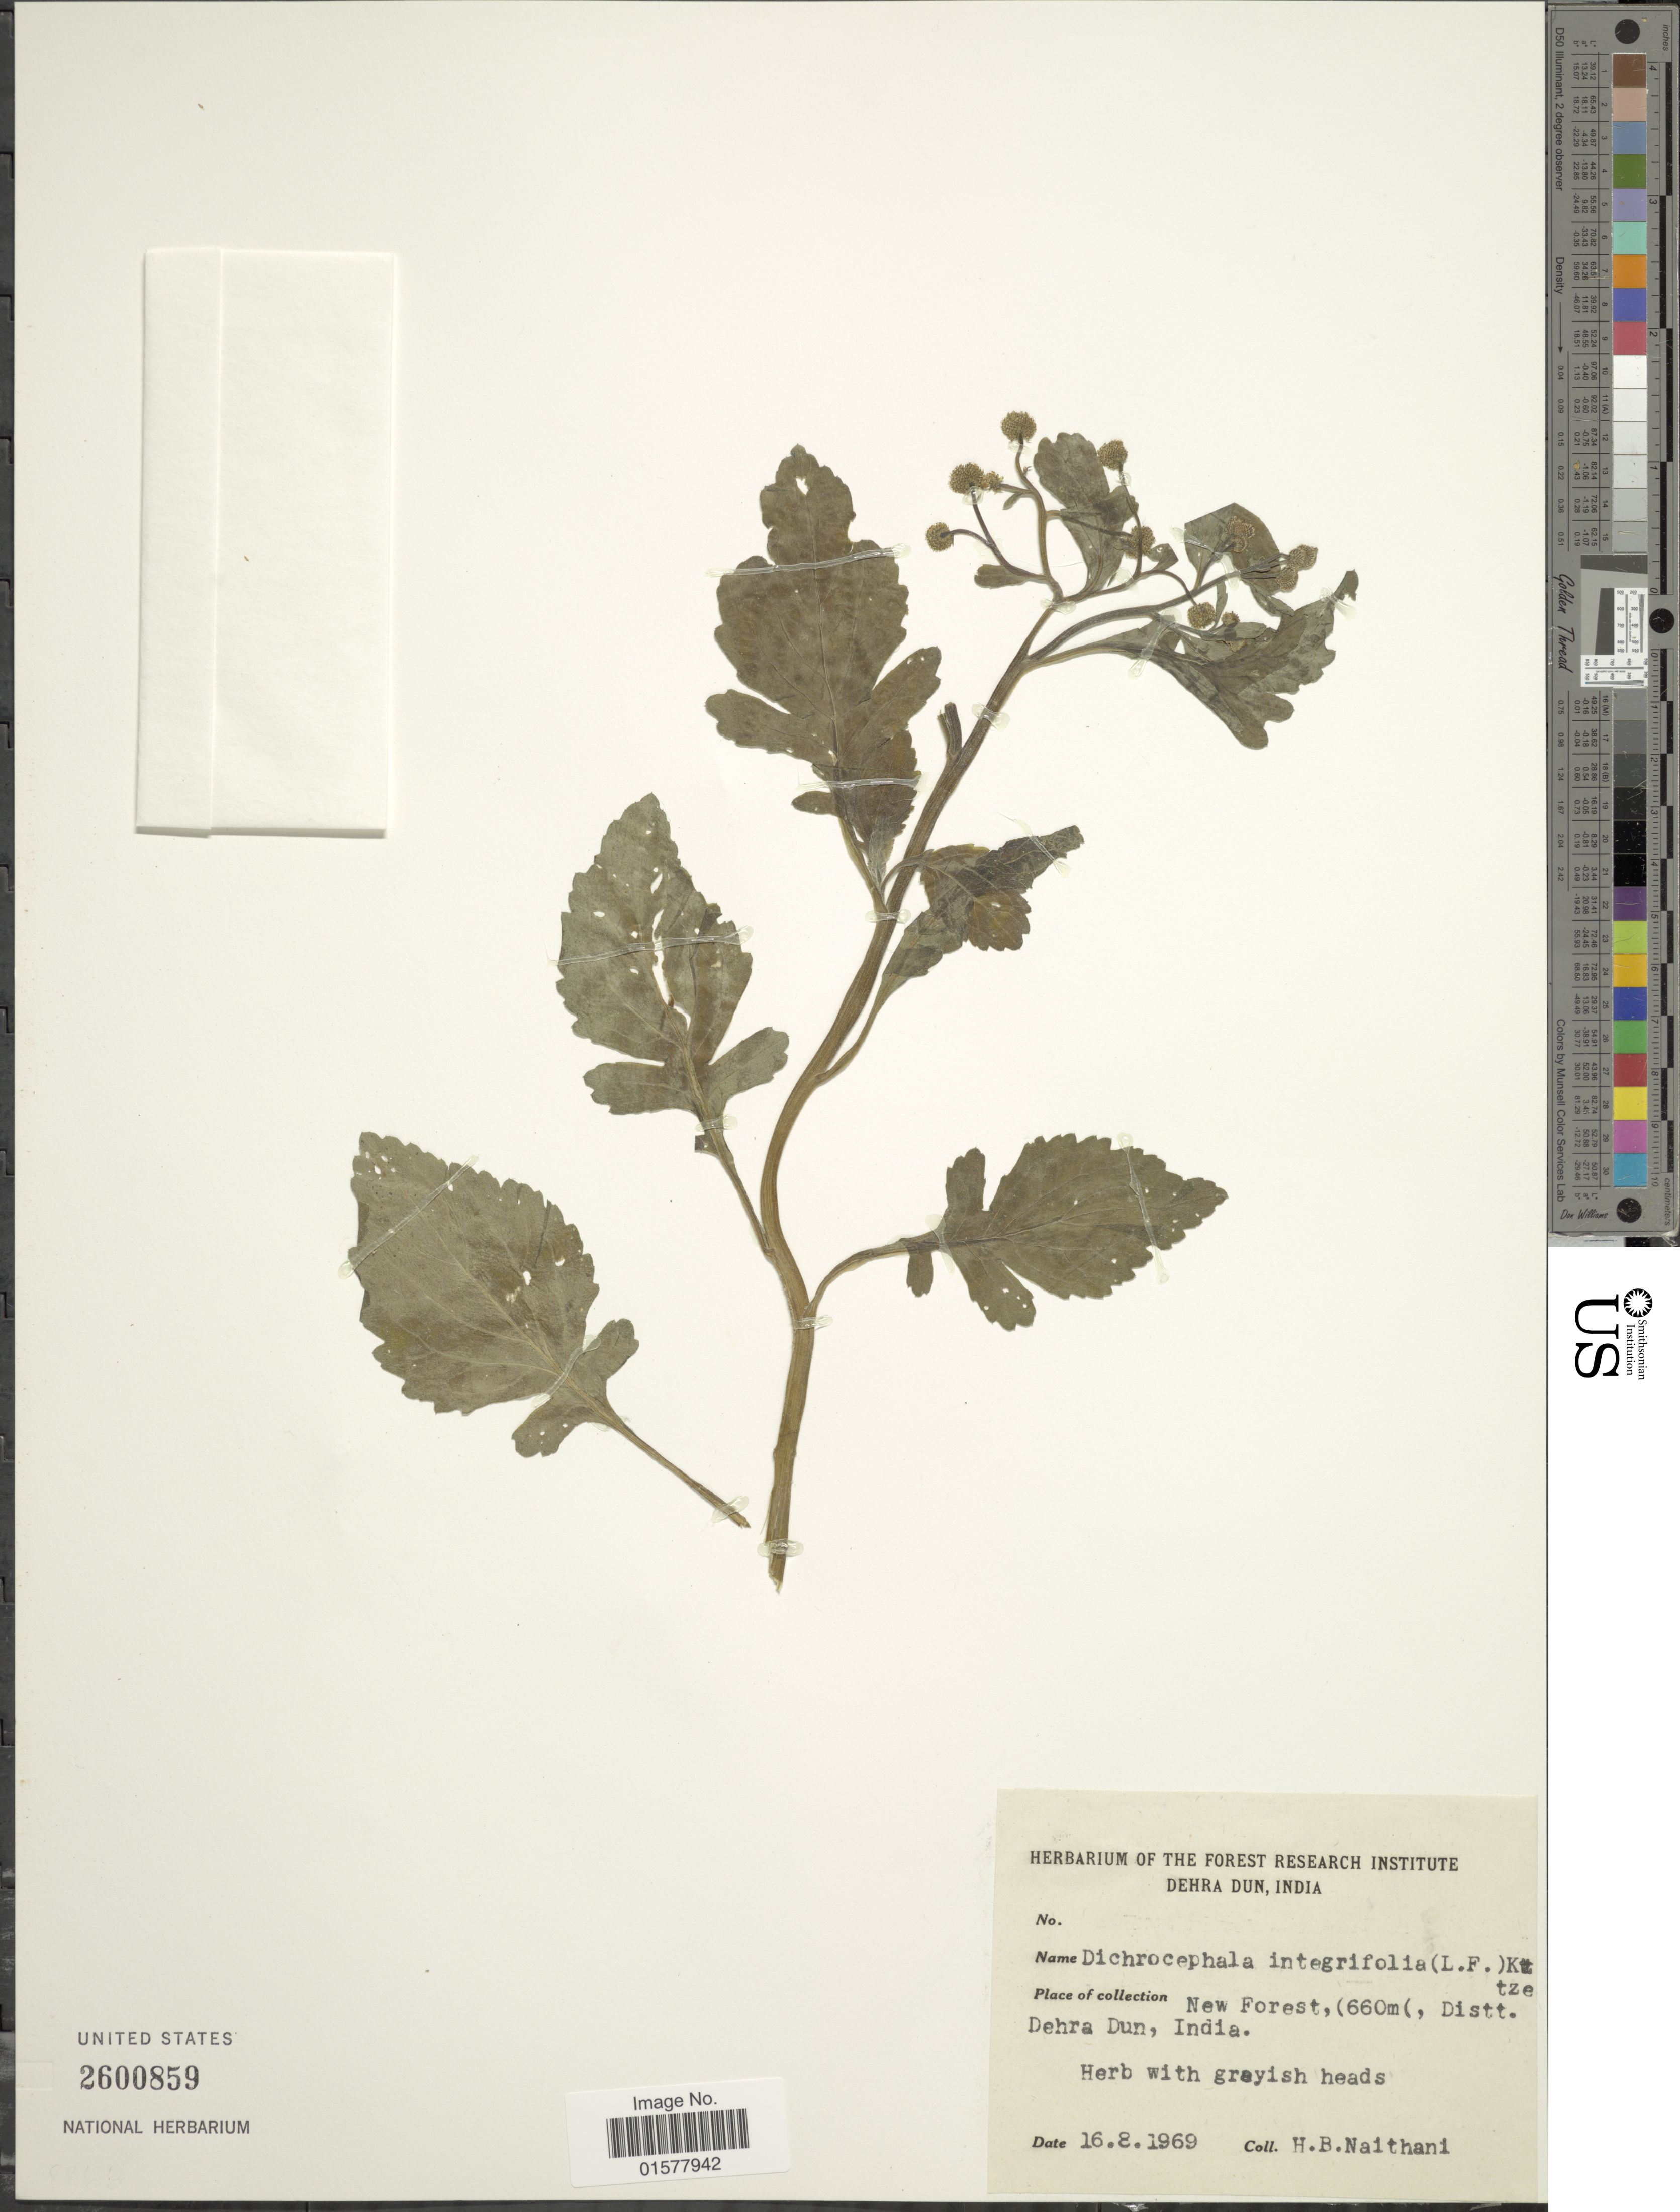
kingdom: Plantae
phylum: Tracheophyta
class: Magnoliopsida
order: Asterales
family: Asteraceae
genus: Dichrocephala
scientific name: Dichrocephala integrifolia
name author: (L. f.) Kuntze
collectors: H. Naithani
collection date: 1969-08-16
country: India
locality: New Forest, Distt. Dehra Dun, India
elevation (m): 660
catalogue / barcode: US 2600859